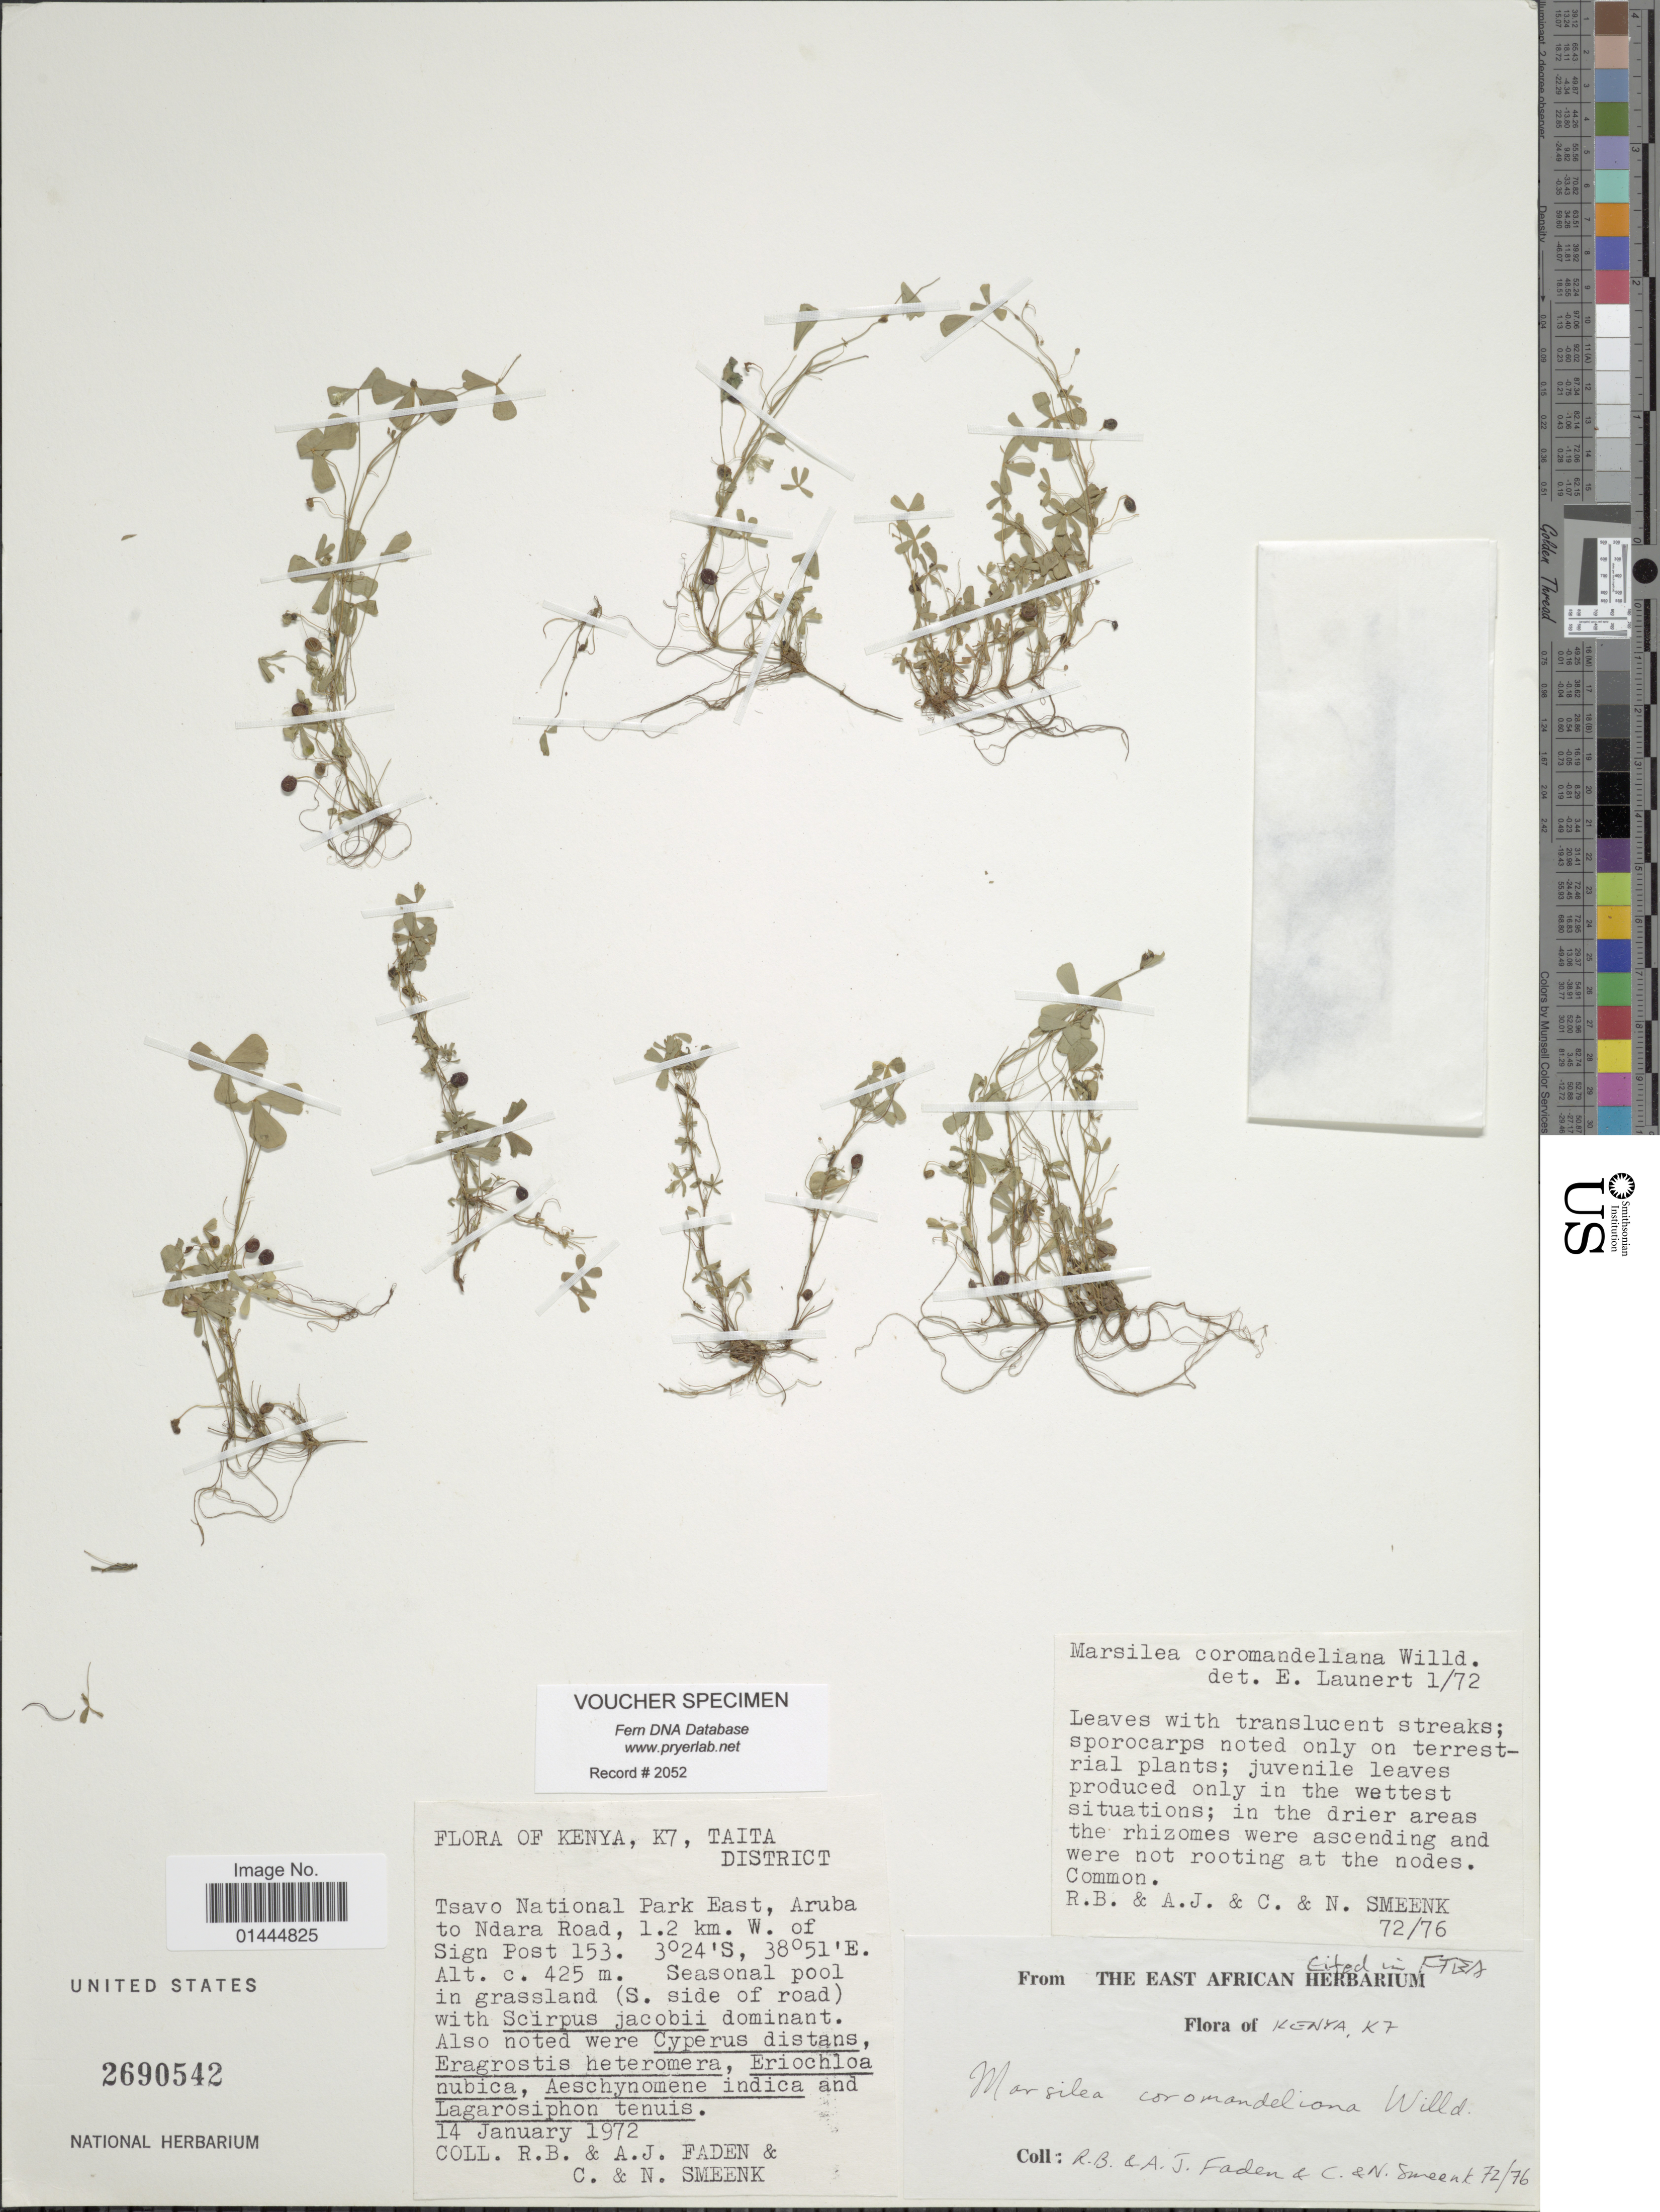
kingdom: Plantae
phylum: Tracheophyta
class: Polypodiopsida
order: Salviniales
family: Marsileaceae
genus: Marsilea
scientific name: Marsilea coromandeliana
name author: Willd.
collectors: R. B. Faden, A. J. Faden, C. Smeenk & N. Smeenk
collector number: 72/76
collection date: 1972-01-14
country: Kenya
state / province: Taita Taveta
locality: K7, Taita District, Tsavo National Park East, Aruba to Ndara Road, 1.2 km. W. of Sign Post 153.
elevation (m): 425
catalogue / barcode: US 2690542